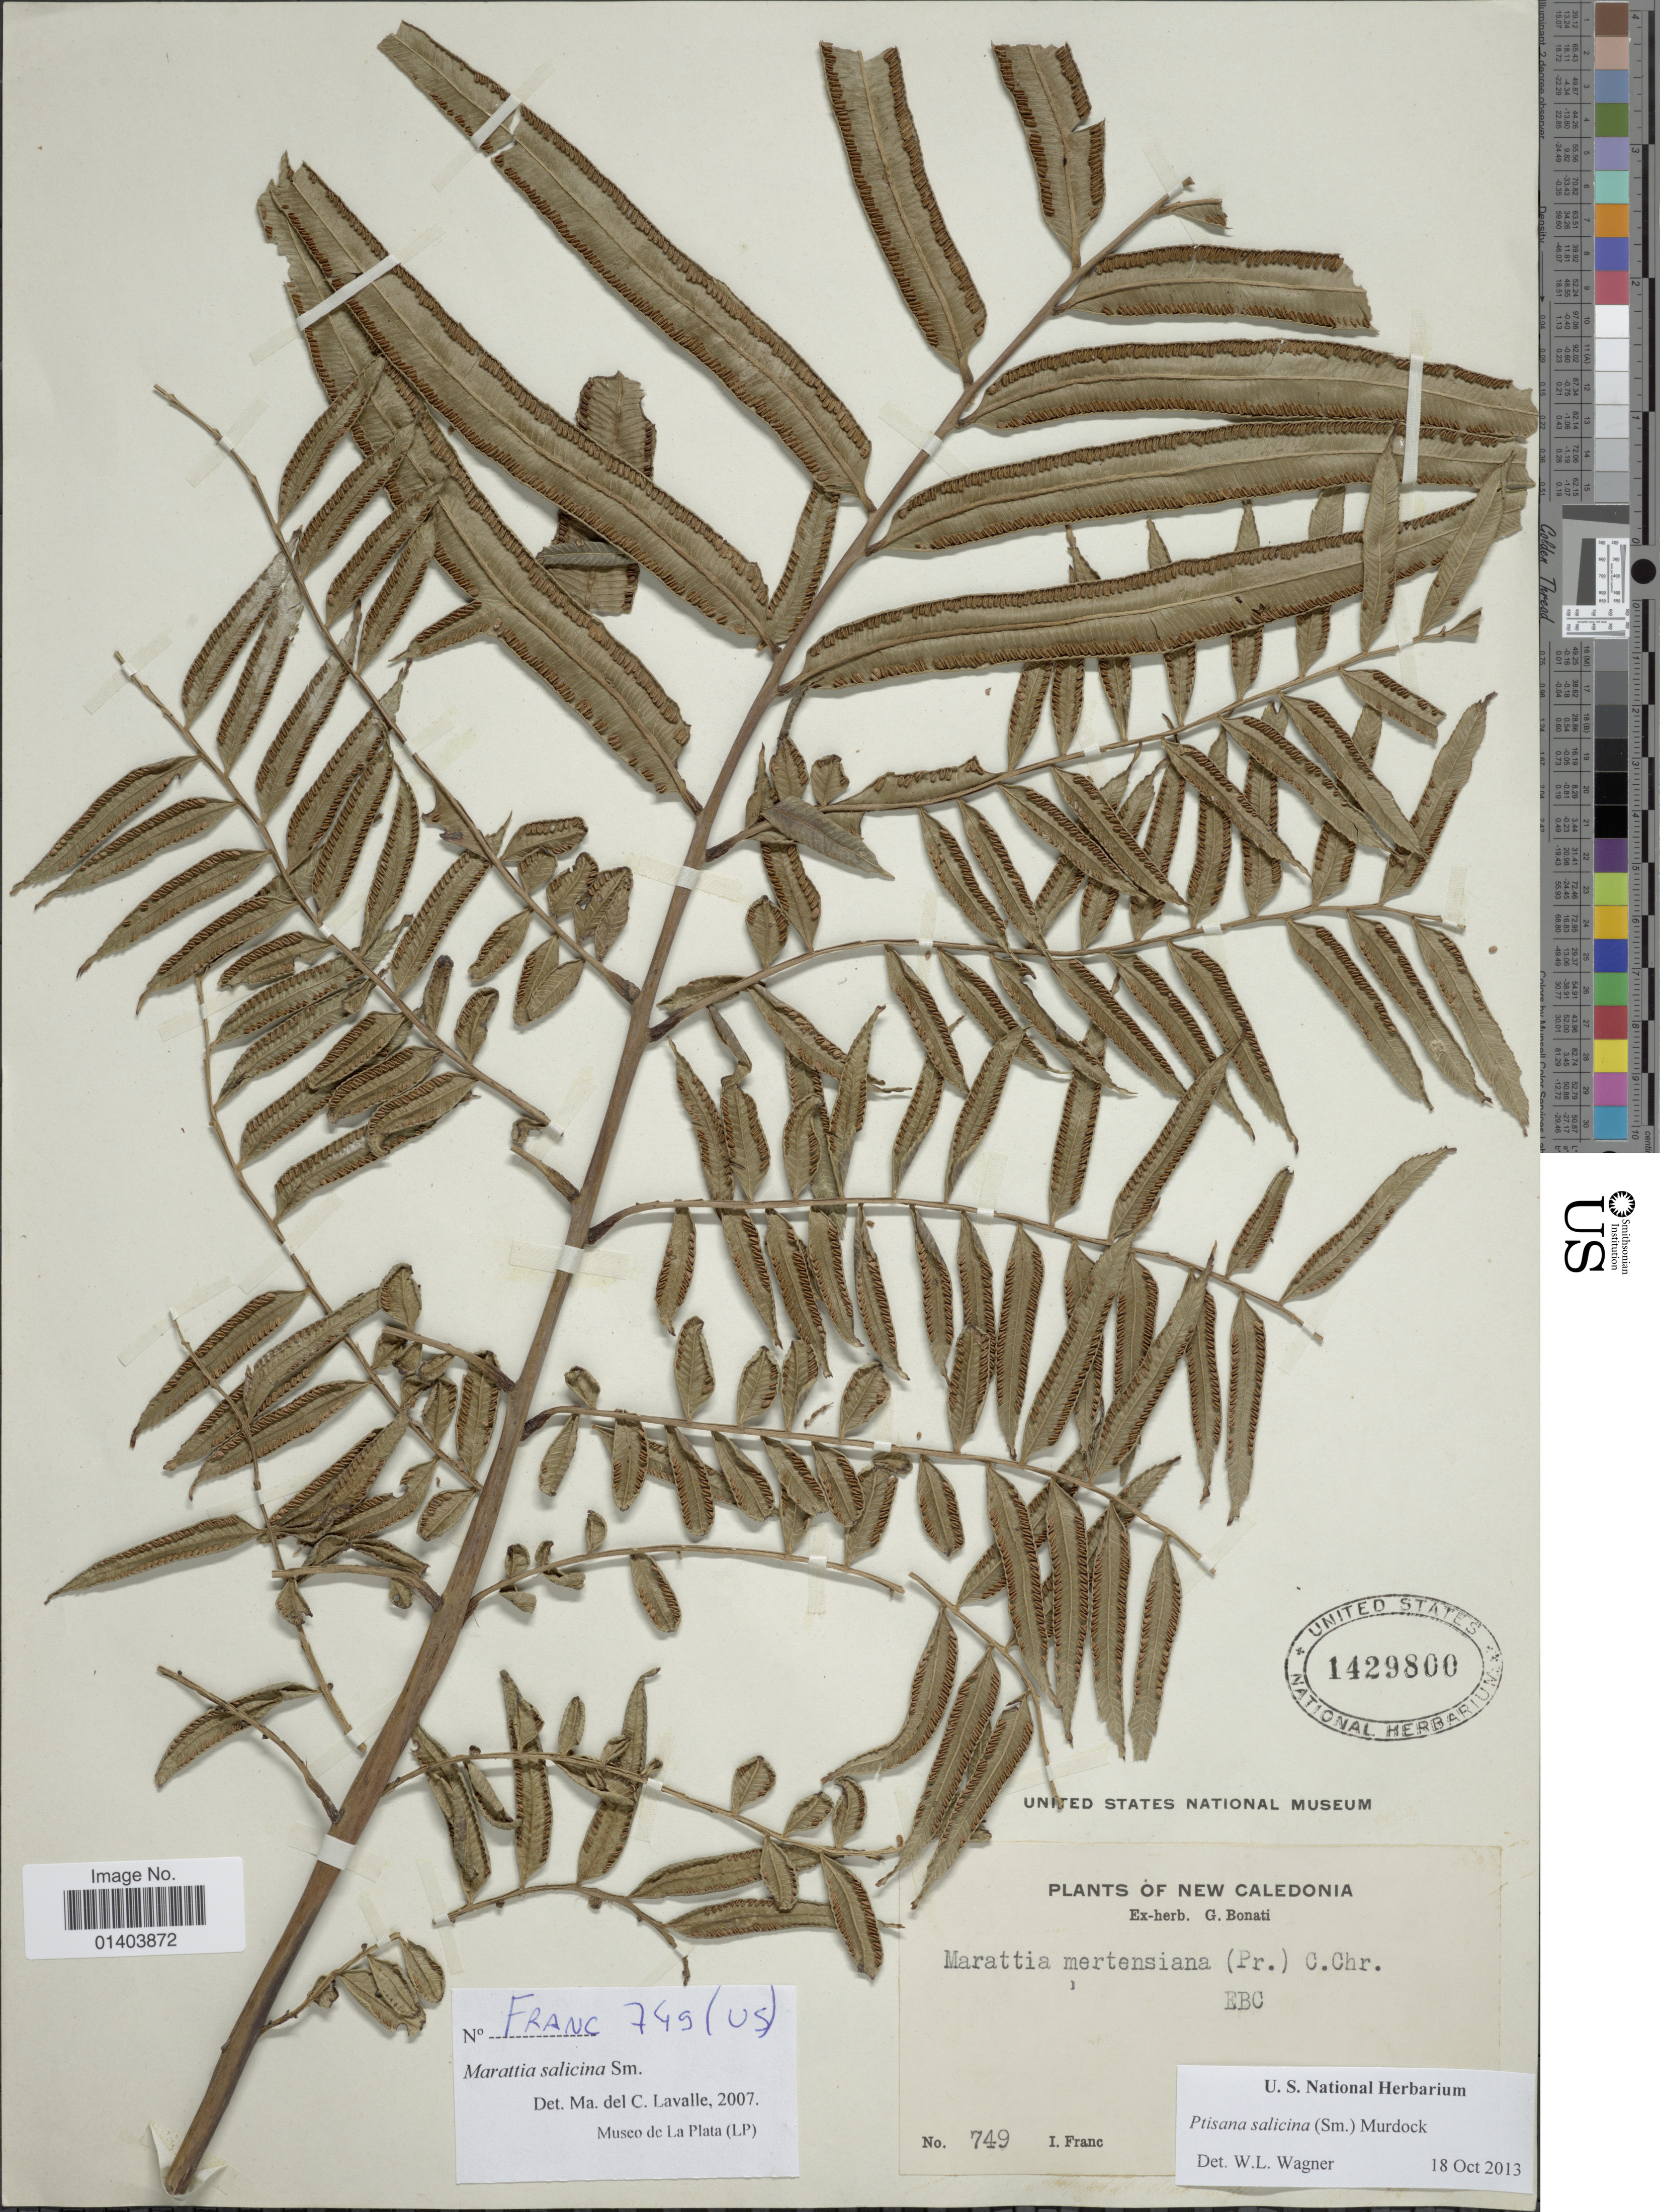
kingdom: Plantae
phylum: Tracheophyta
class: Polypodiopsida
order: Marattiales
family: Marattiaceae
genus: Ptisana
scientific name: Ptisana salicina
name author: (Sm.) Murdock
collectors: I. Franc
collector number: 749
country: New Caledonia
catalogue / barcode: US 1429800